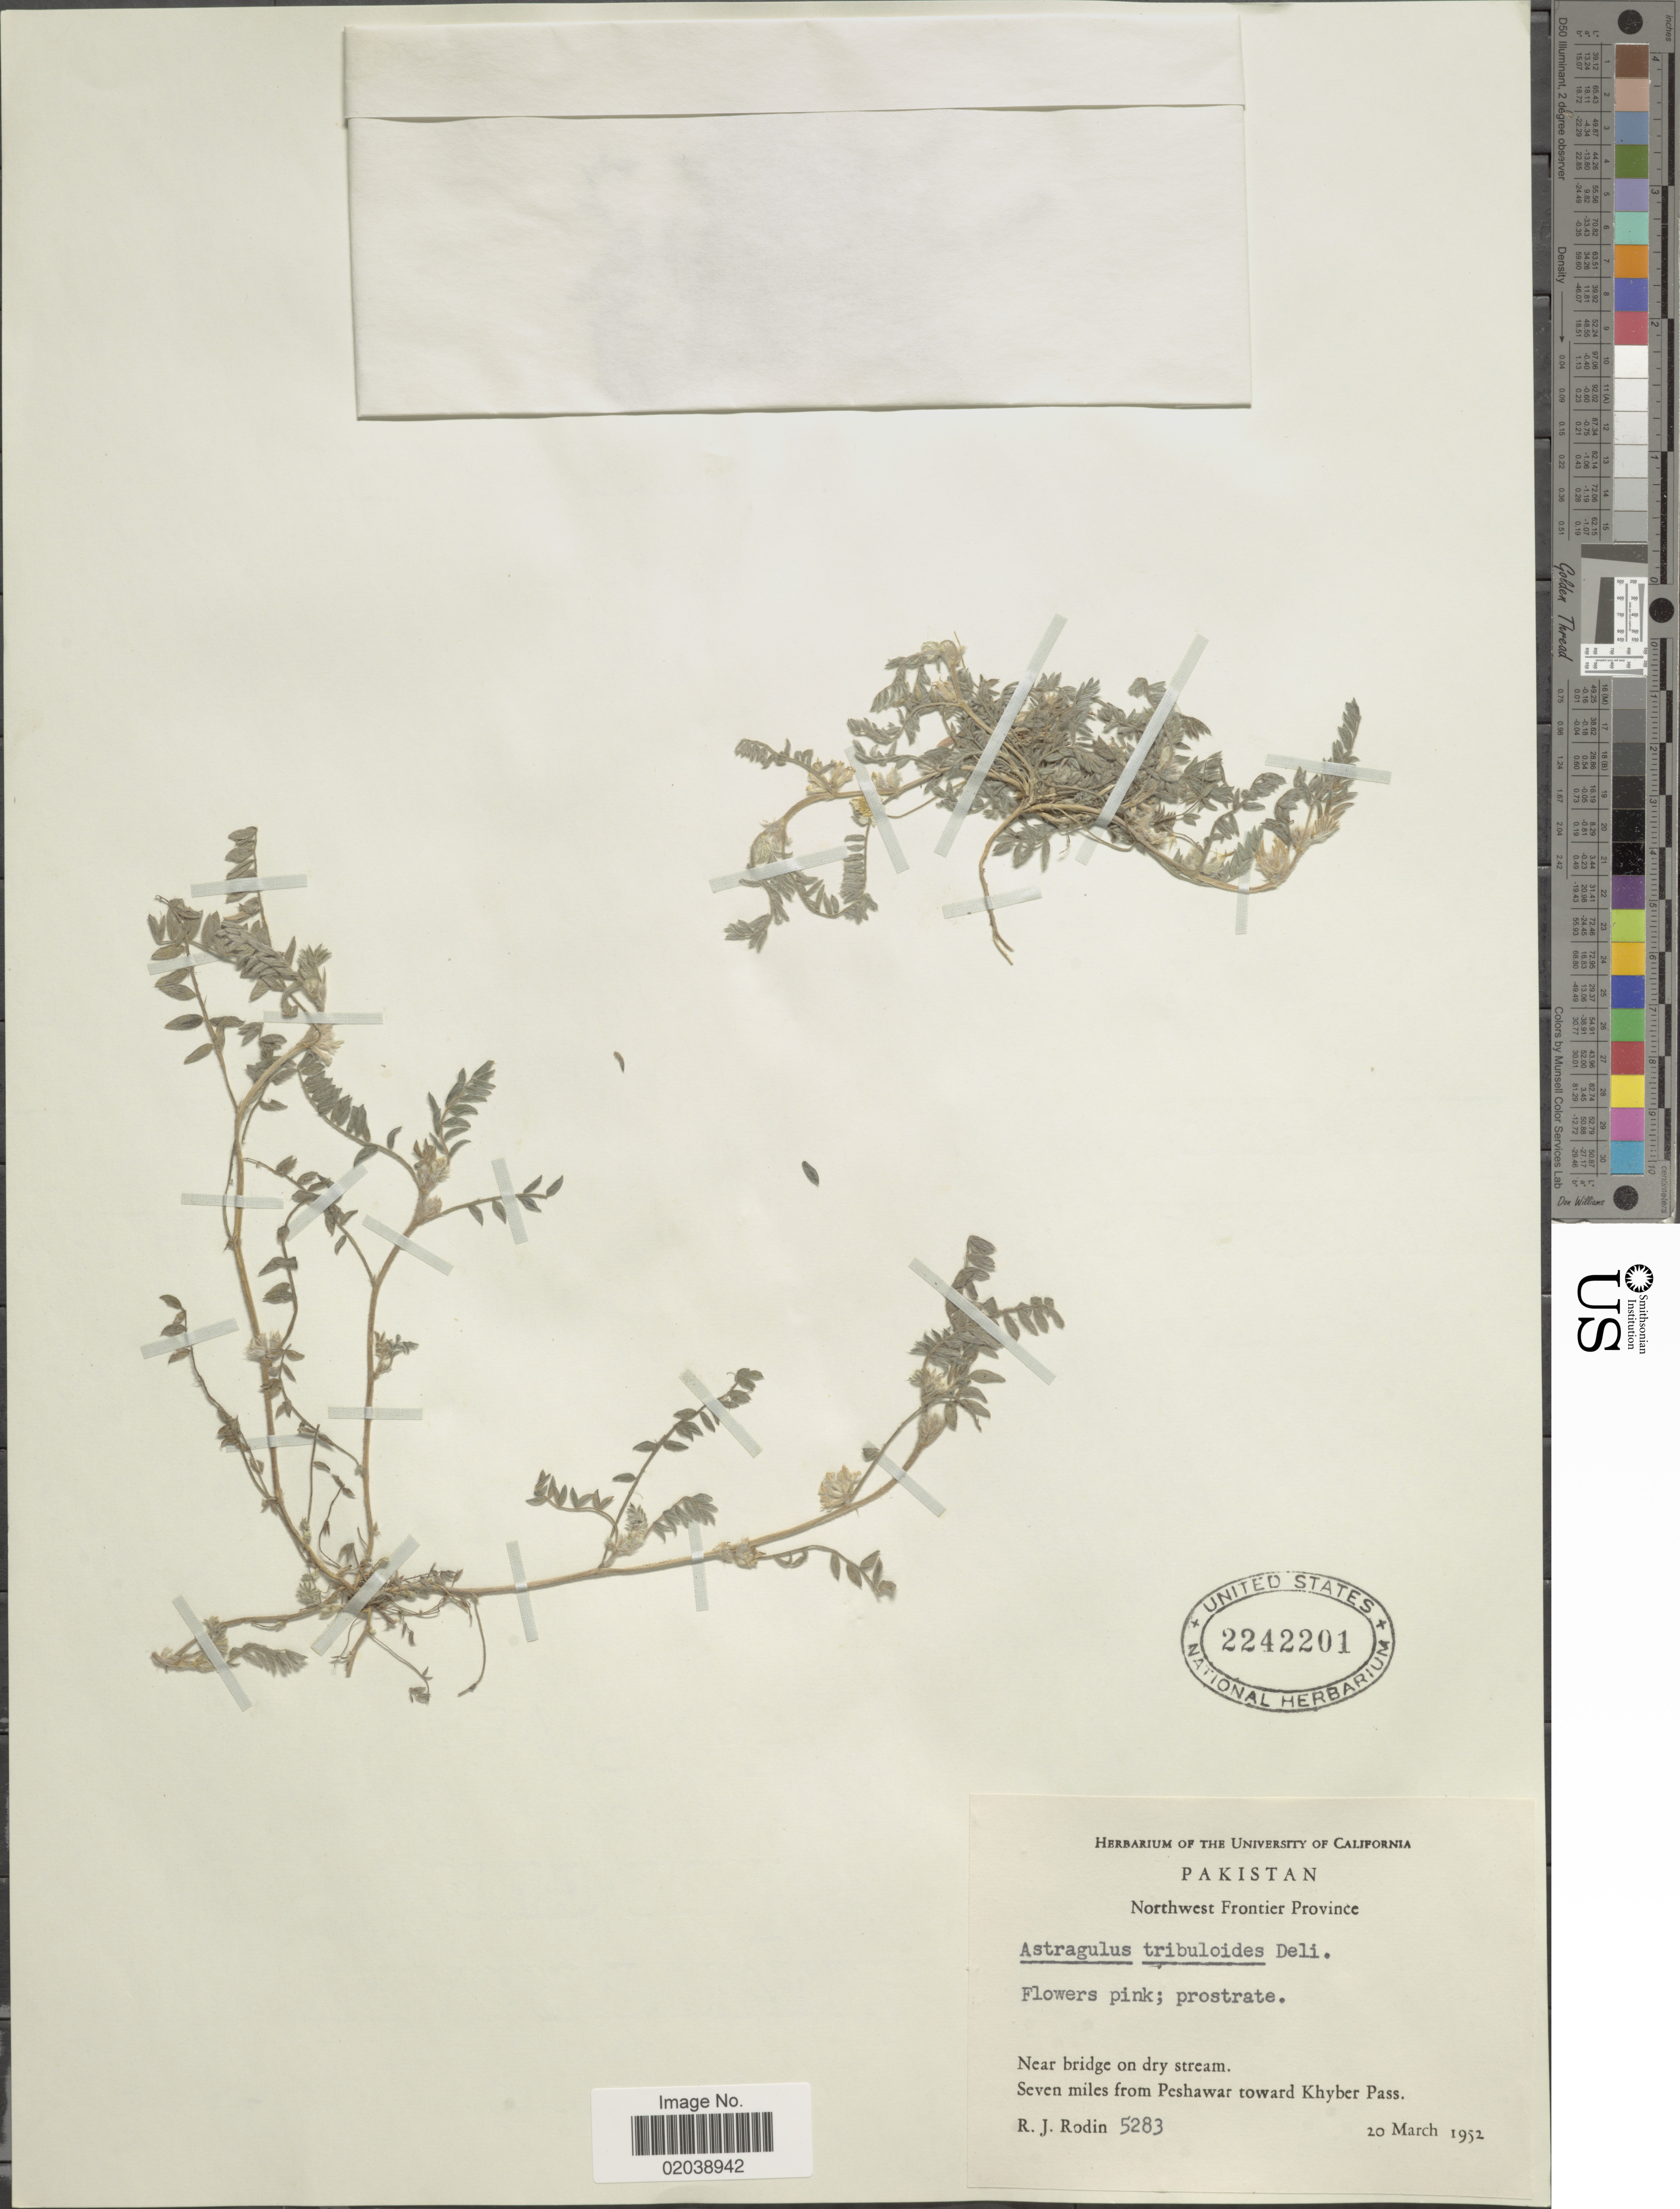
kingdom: Plantae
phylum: Tracheophyta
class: Magnoliopsida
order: Fabales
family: Fabaceae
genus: Astragalus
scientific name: Astragalus tribuloides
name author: Delile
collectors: R. J. Rodin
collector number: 5283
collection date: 1952-03-20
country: Pakistan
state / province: Khyber Pakhtunkhwa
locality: Near bridge on dry stream, Seven miles from Peshawar toward Khyber Pass, Northwest Frontier Province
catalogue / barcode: US 2242201